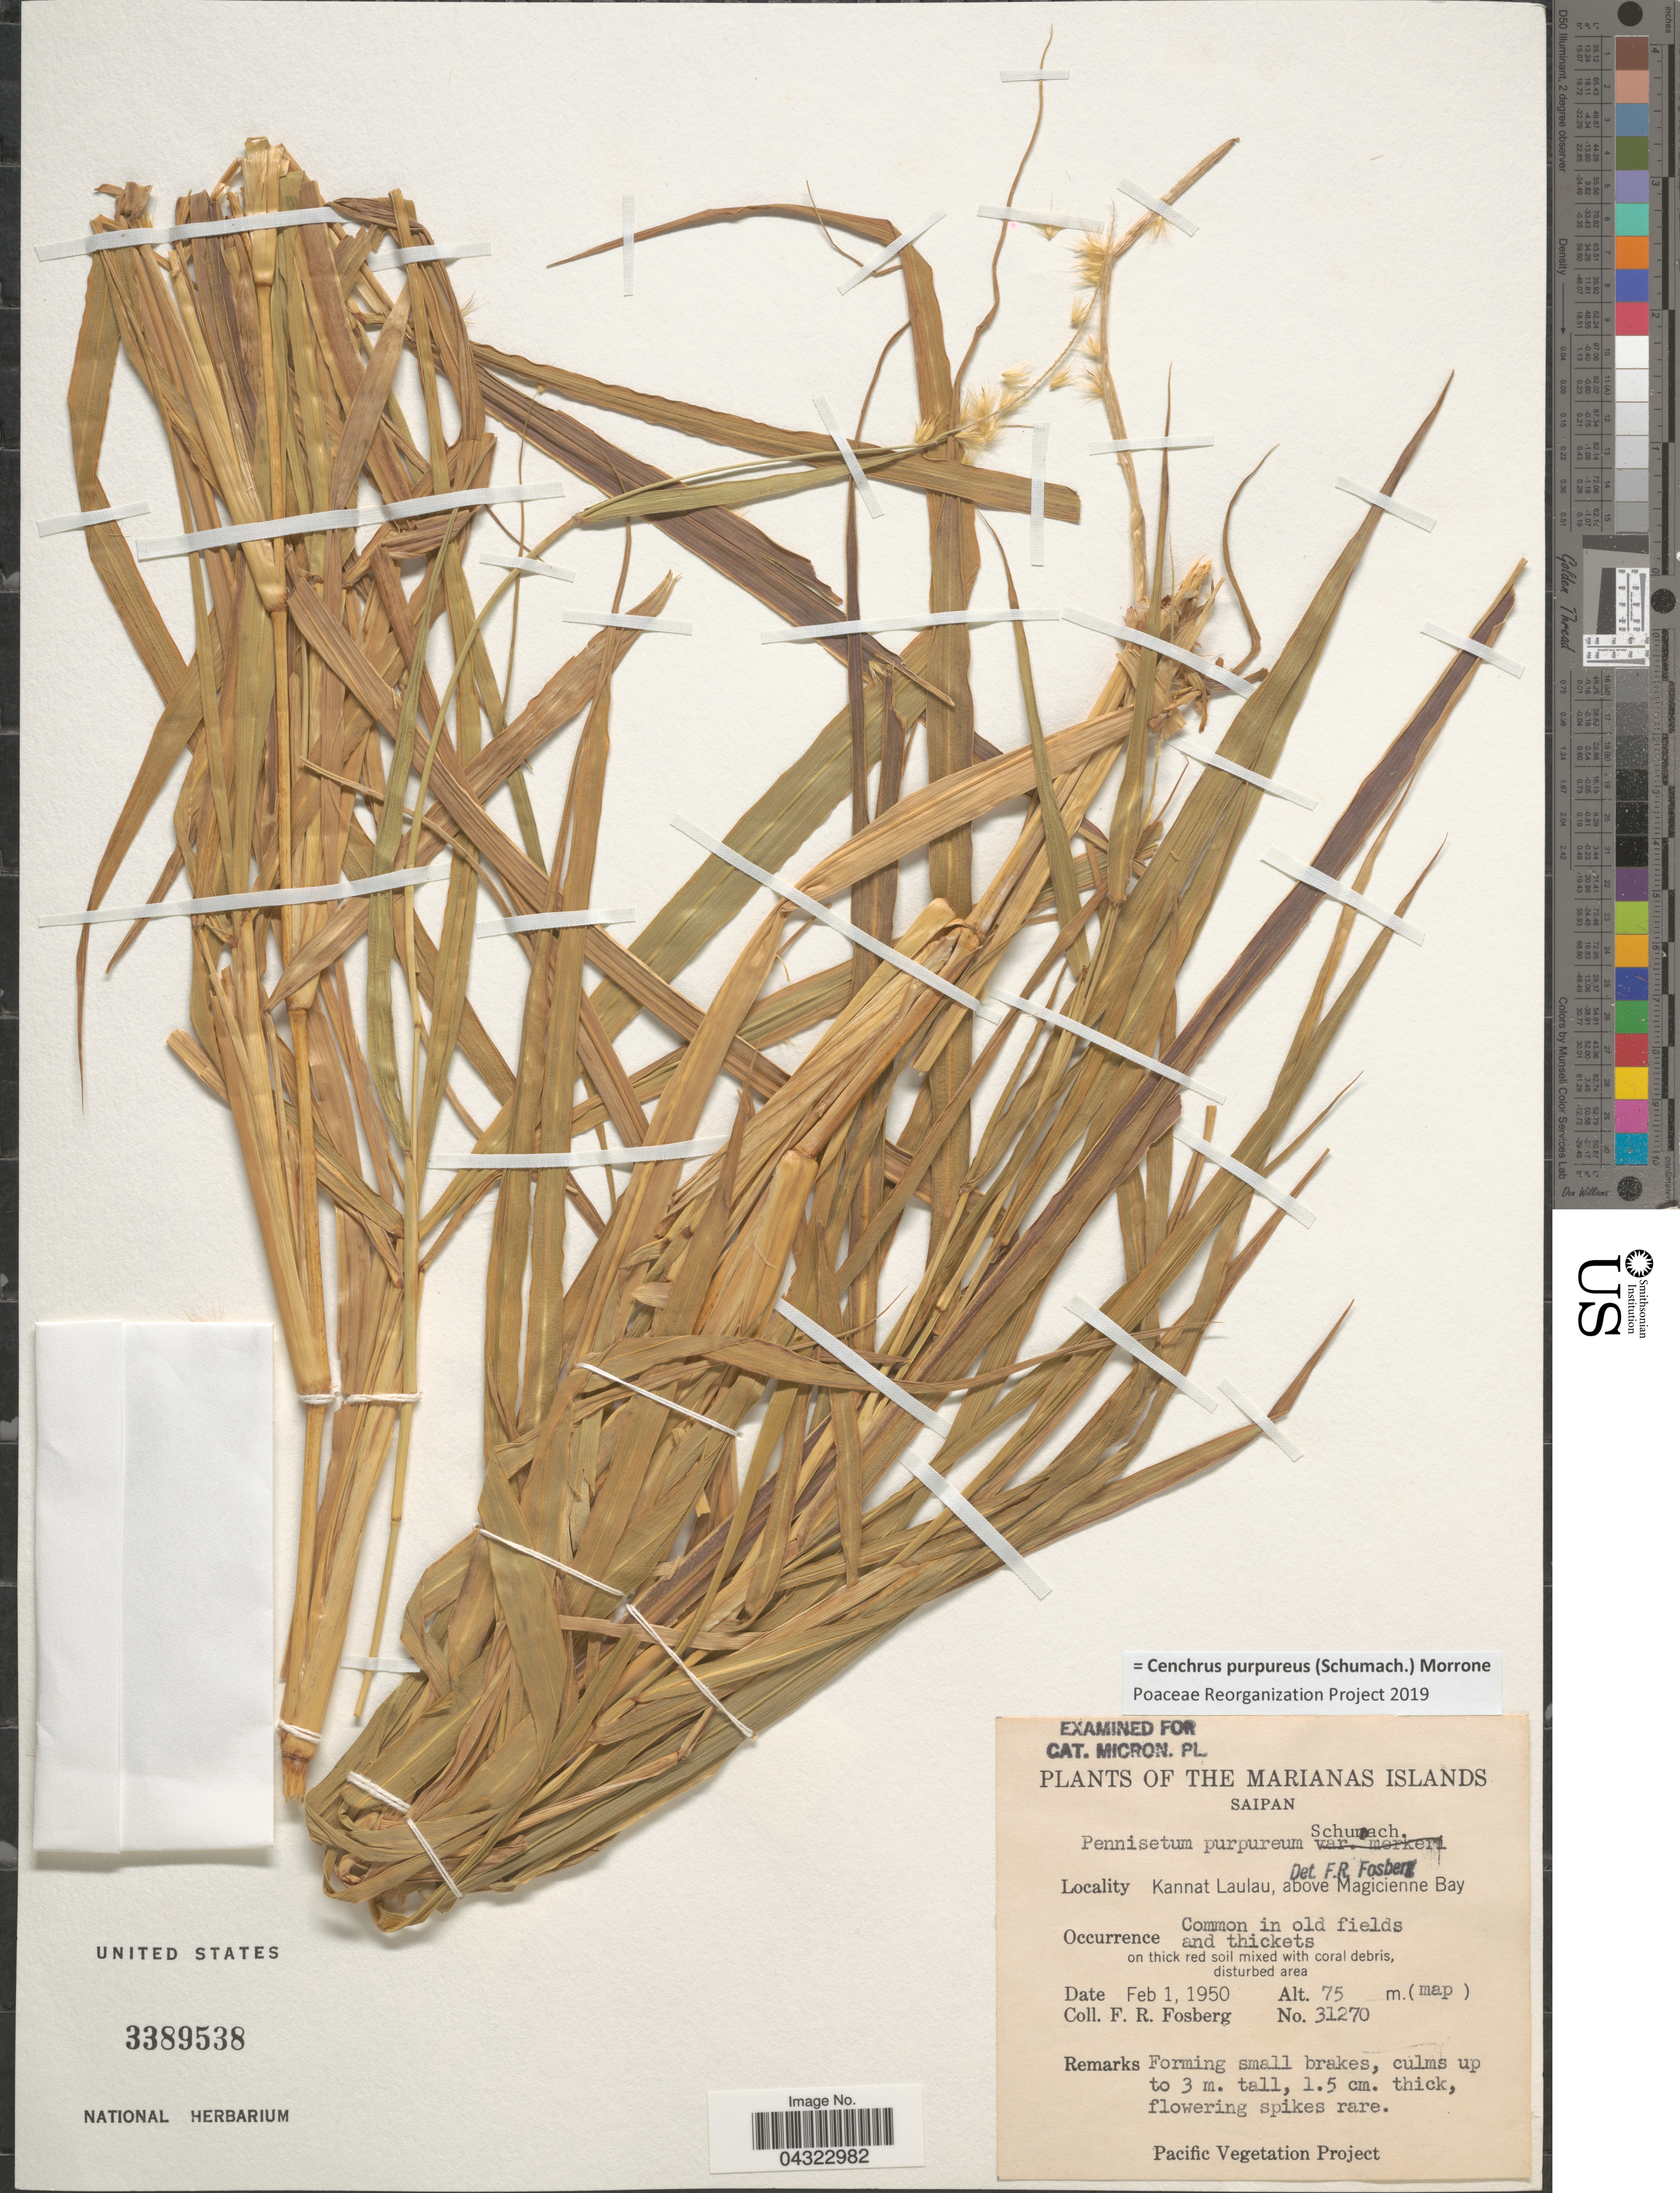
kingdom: Plantae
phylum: Tracheophyta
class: Liliopsida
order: Poales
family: Poaceae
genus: Cenchrus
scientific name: Cenchrus purpureus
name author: (Schumach.) Morrone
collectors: F. R. Fosberg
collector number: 31270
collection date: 1950-02-01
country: Northern Mariana Islands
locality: The Marianas Islands. Saipan. Kannat Laulau, above Magicienne Bay.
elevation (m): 75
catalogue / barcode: US 3389538